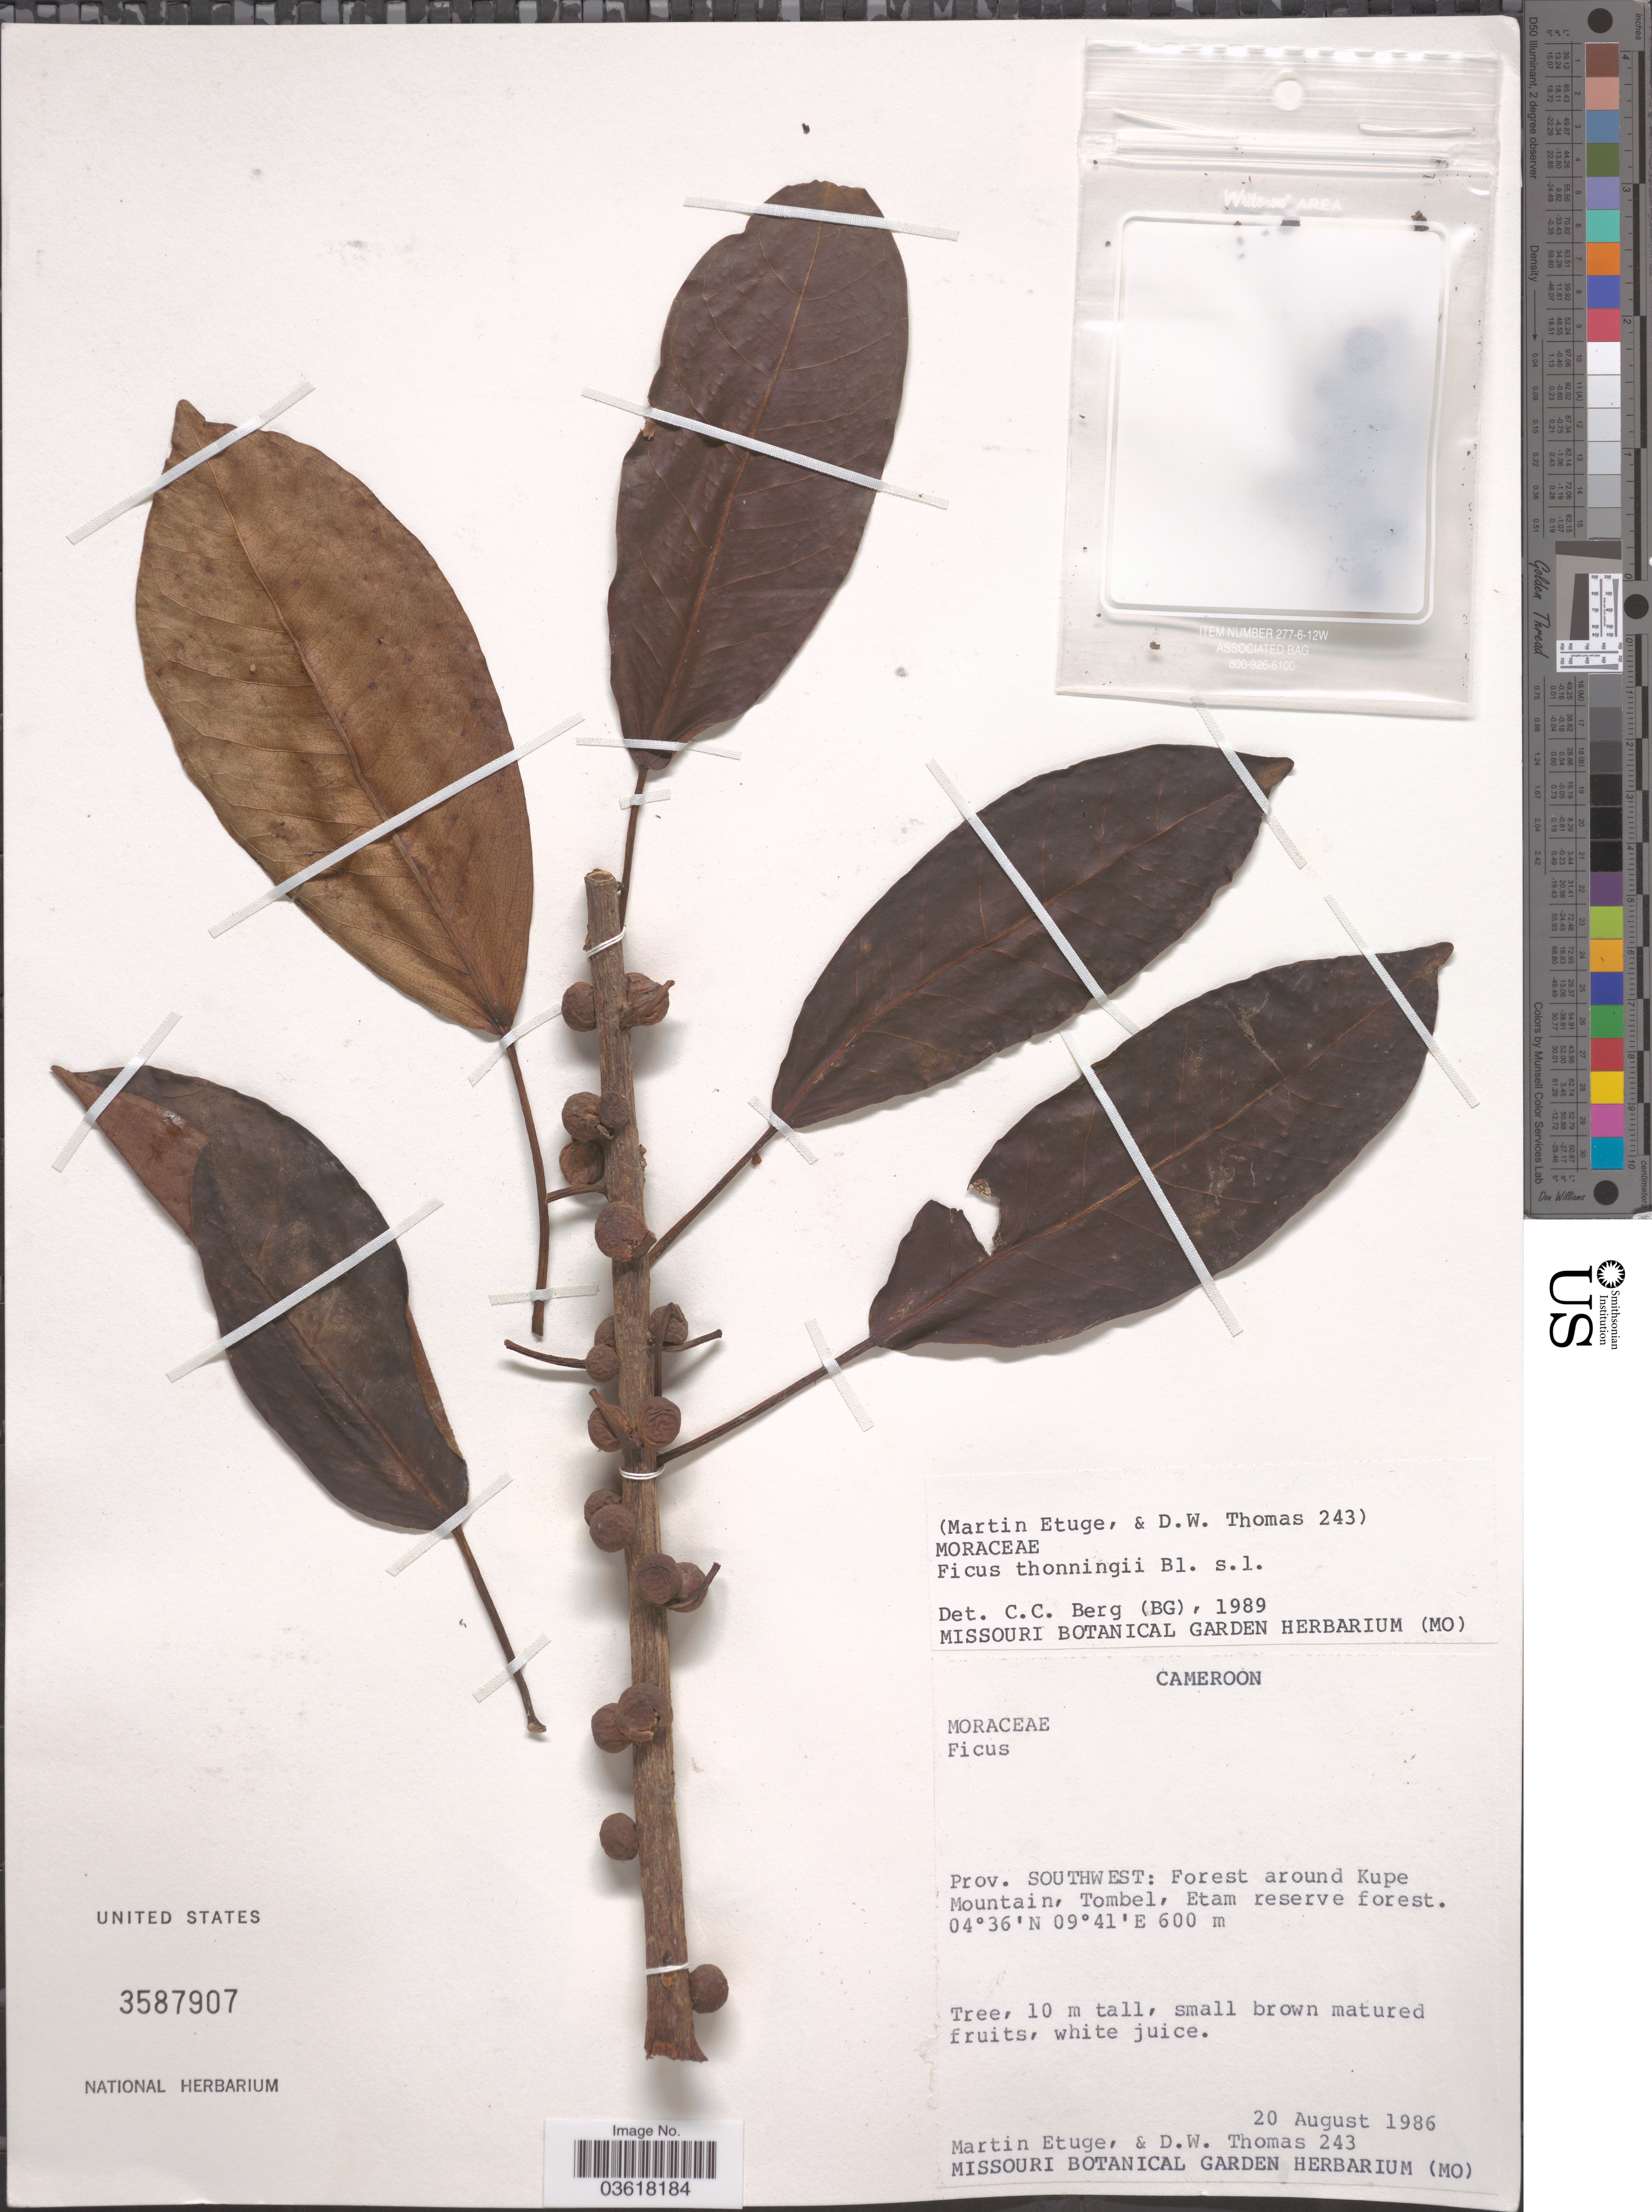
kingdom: Plantae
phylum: Tracheophyta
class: Magnoliopsida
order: Rosales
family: Moraceae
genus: Ficus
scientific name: Ficus thonningii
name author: Blume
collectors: M. Etuge & D. W. Thomas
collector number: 243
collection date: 1986-08-20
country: Cameroon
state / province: Sud-Ouest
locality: Prov. Southwest: Forest around Kupe Mountain, Tombel, Etam reserve forest.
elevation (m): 600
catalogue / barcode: US 3587907